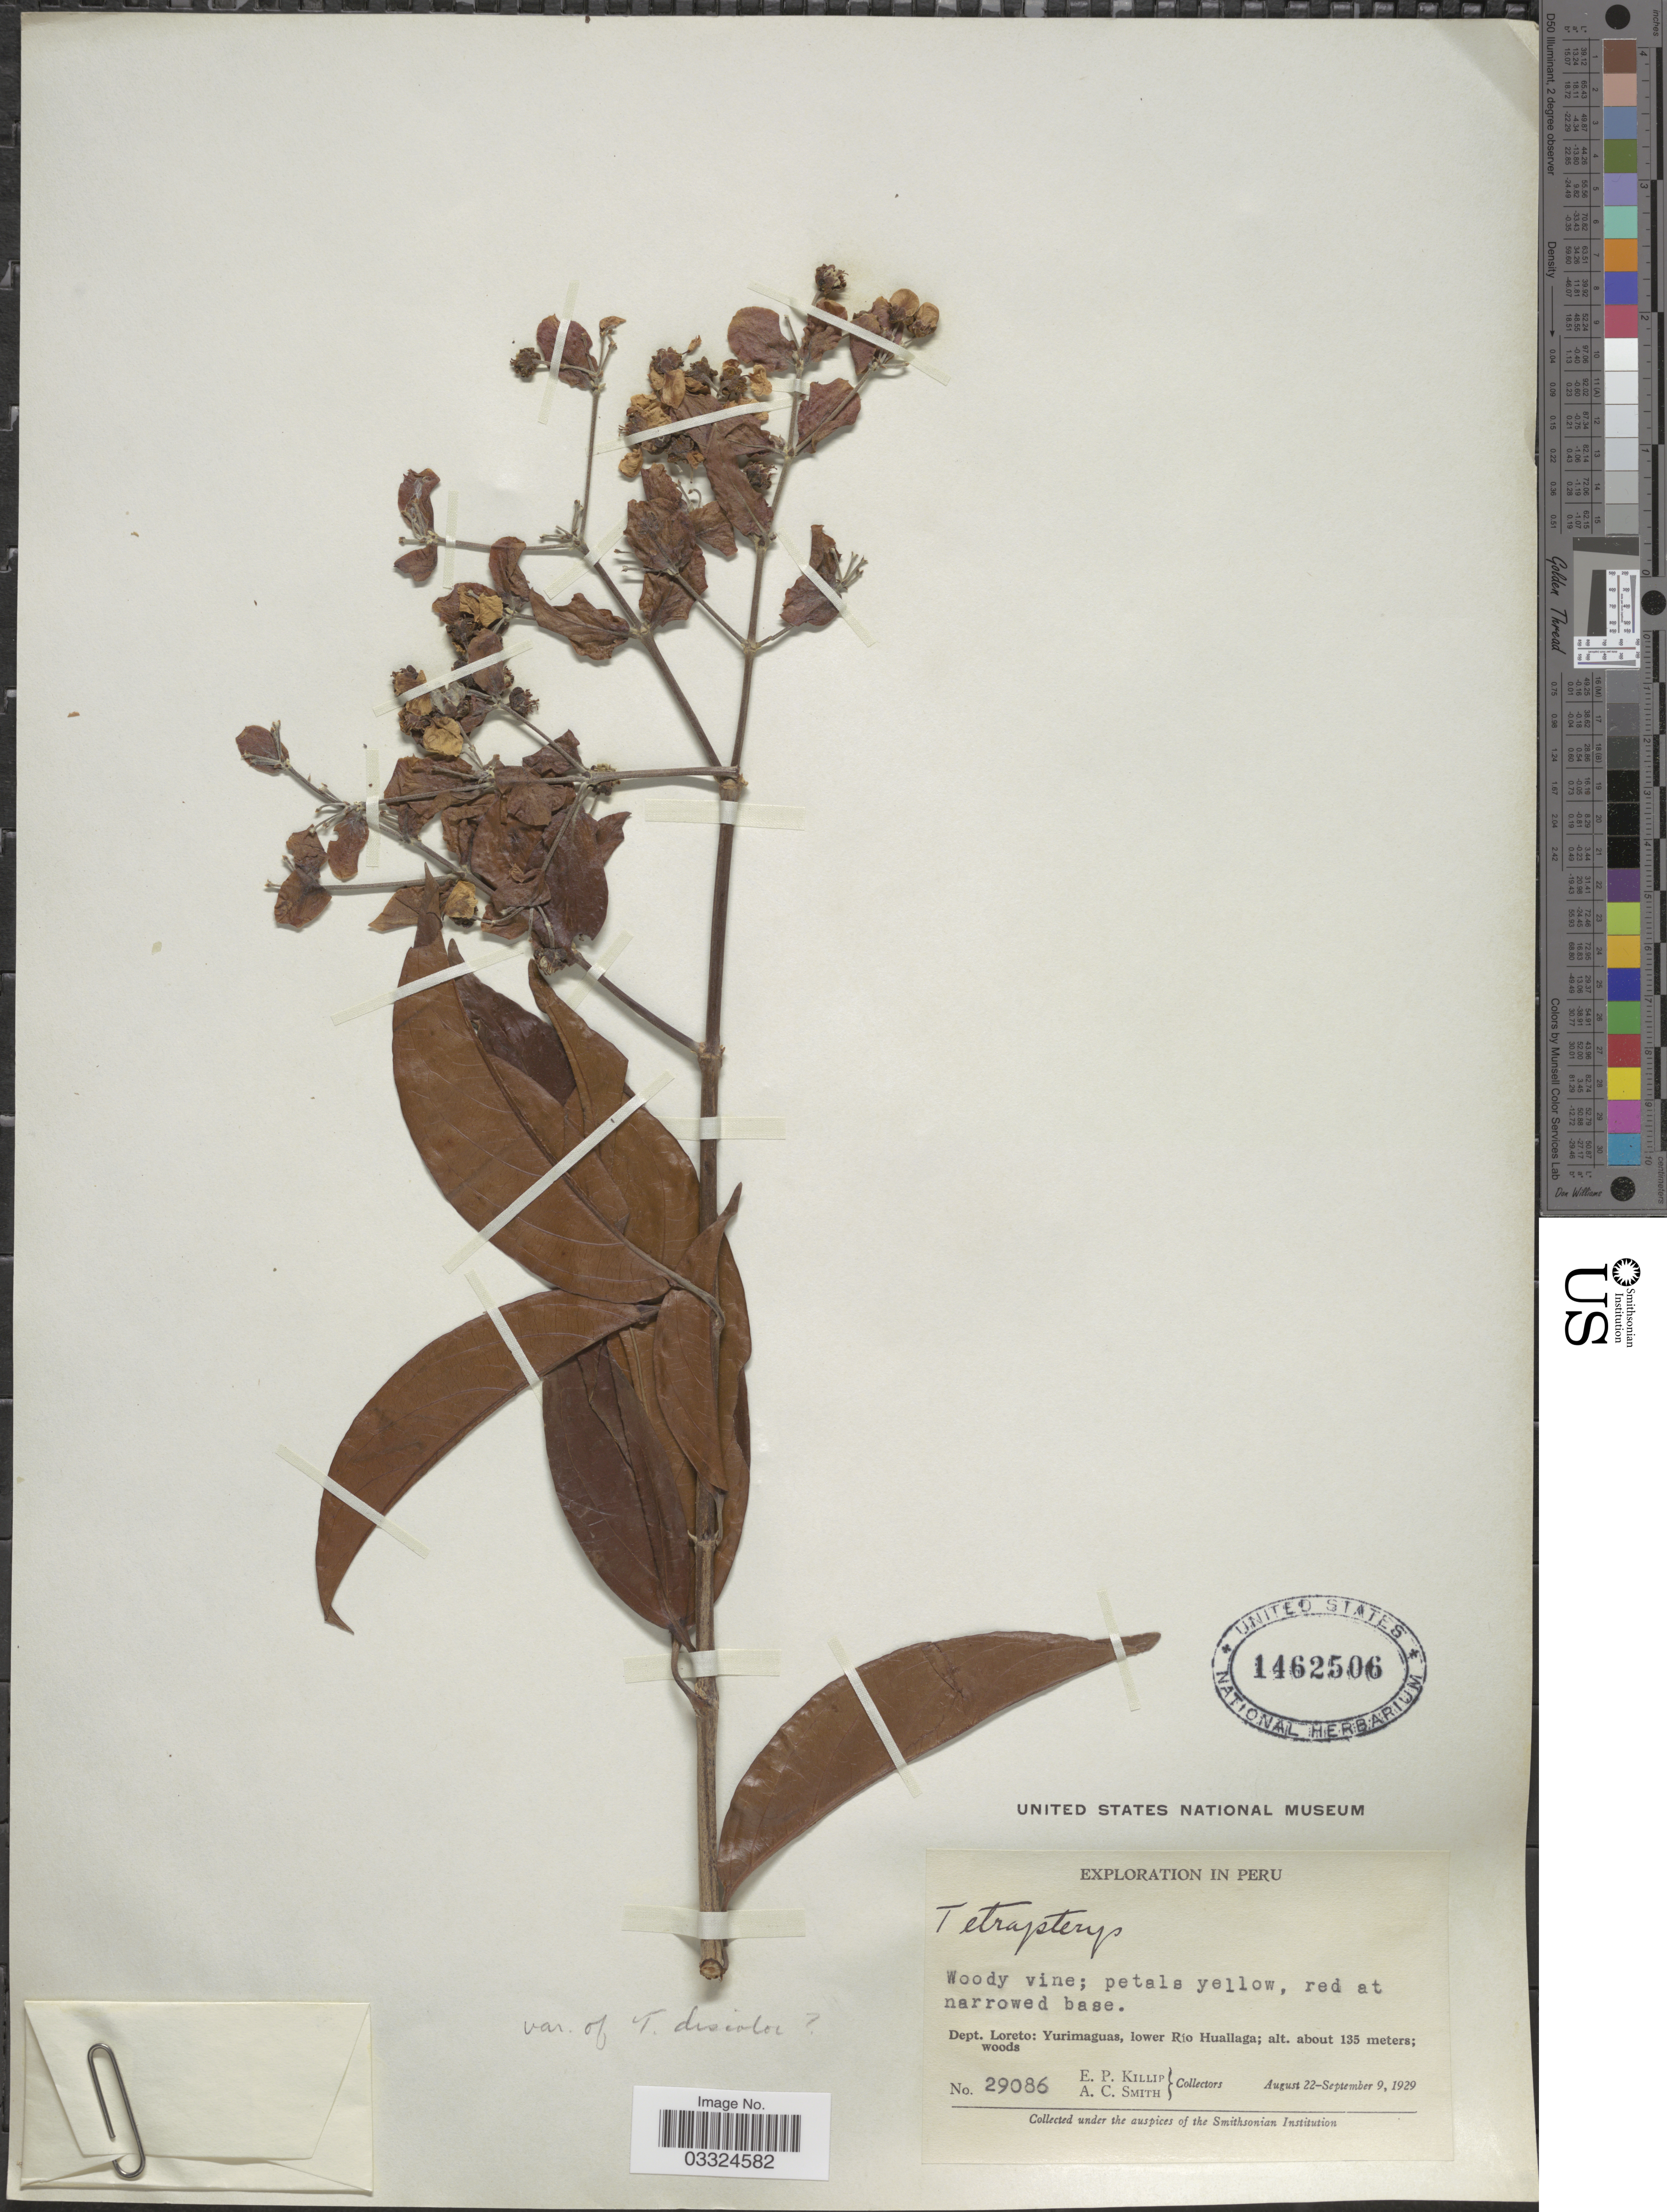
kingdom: Plantae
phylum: Tracheophyta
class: Magnoliopsida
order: Malpighiales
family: Malpighiaceae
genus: Tetrapterys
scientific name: Tetrapterys discolor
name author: (G. Mey.) DC.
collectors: E. P. Killip & A. C. Smith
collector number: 29086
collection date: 1929-08-22/1929-09-09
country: Peru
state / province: Loreto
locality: Dept. Loreto: Yurimaguas, lower Río Huallaga.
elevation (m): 135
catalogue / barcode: US 1462506